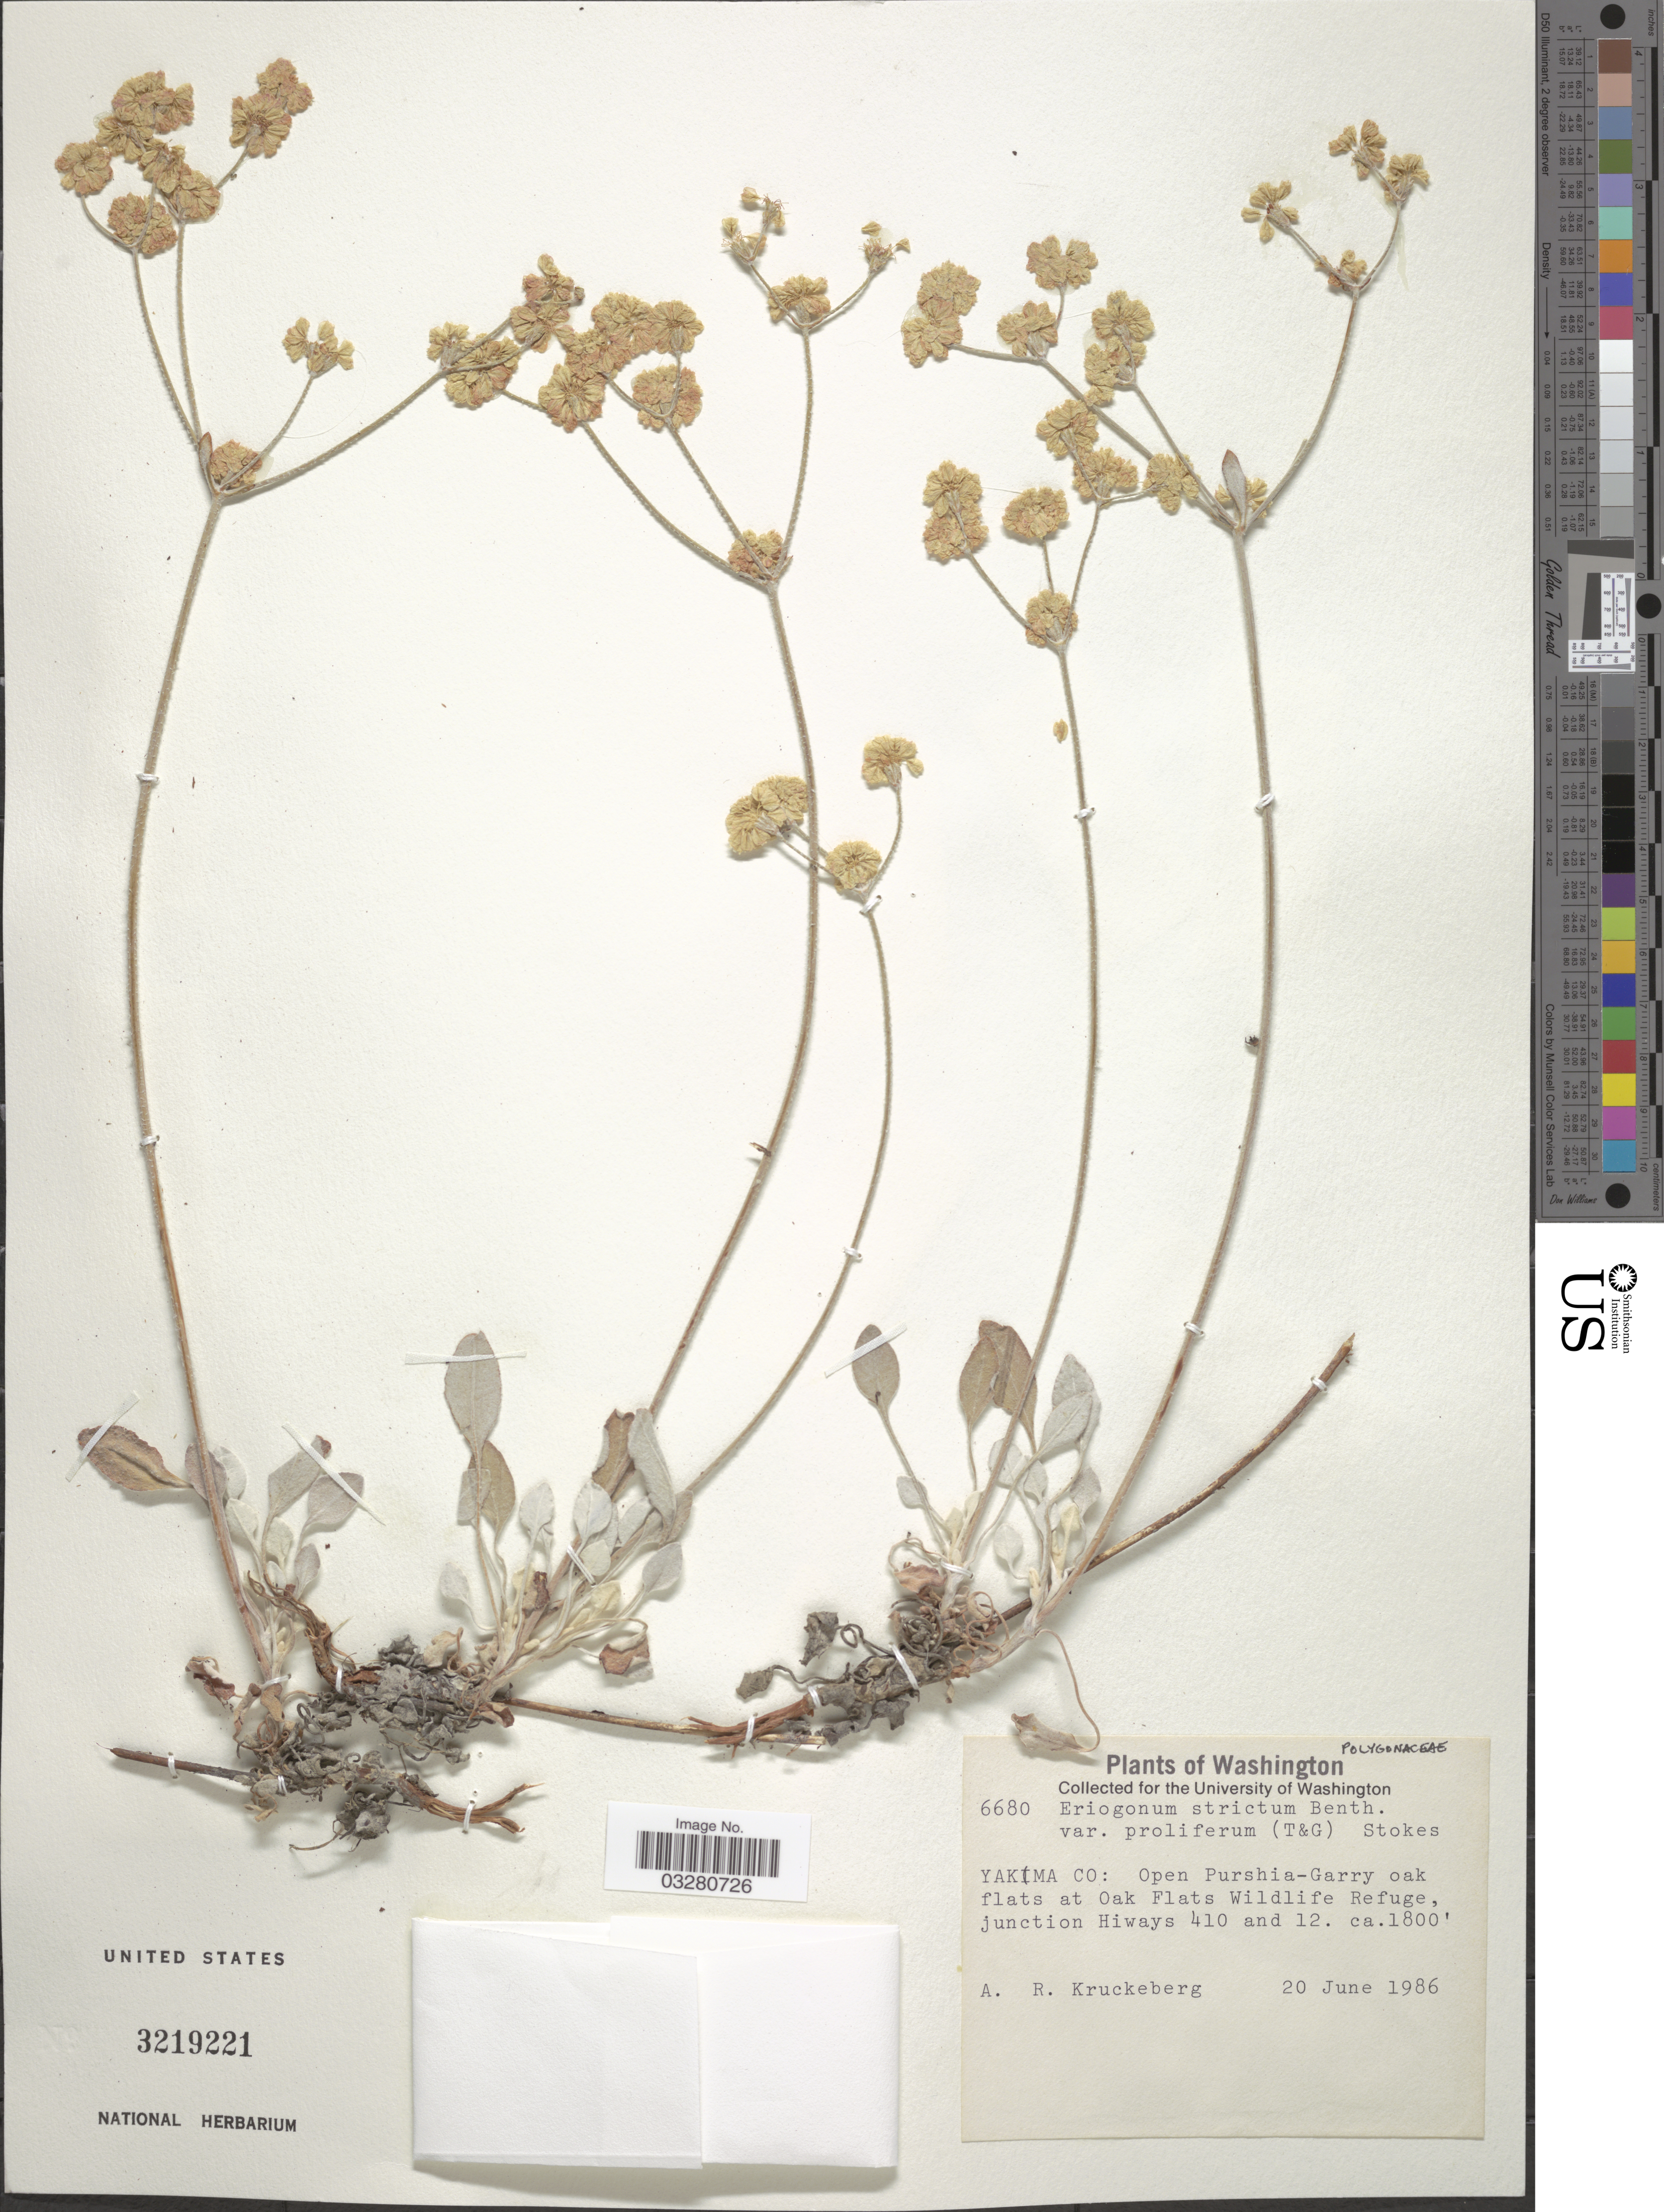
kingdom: Plantae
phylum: Tracheophyta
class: Magnoliopsida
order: Caryophyllales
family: Polygonaceae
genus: Eriogonum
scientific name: Eriogonum strictum subsp. proliferum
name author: (Torr. & A. Gray) S. Stokes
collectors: A. Kruckeberg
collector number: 6680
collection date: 1986-06-20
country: United States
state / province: Washington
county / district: Yakima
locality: Yakima Co: Open Purshia-Garry oak flats at Oak Flats Wildlife Refuge, junction Hiways 410 and 12.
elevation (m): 549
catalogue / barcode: US 3219221